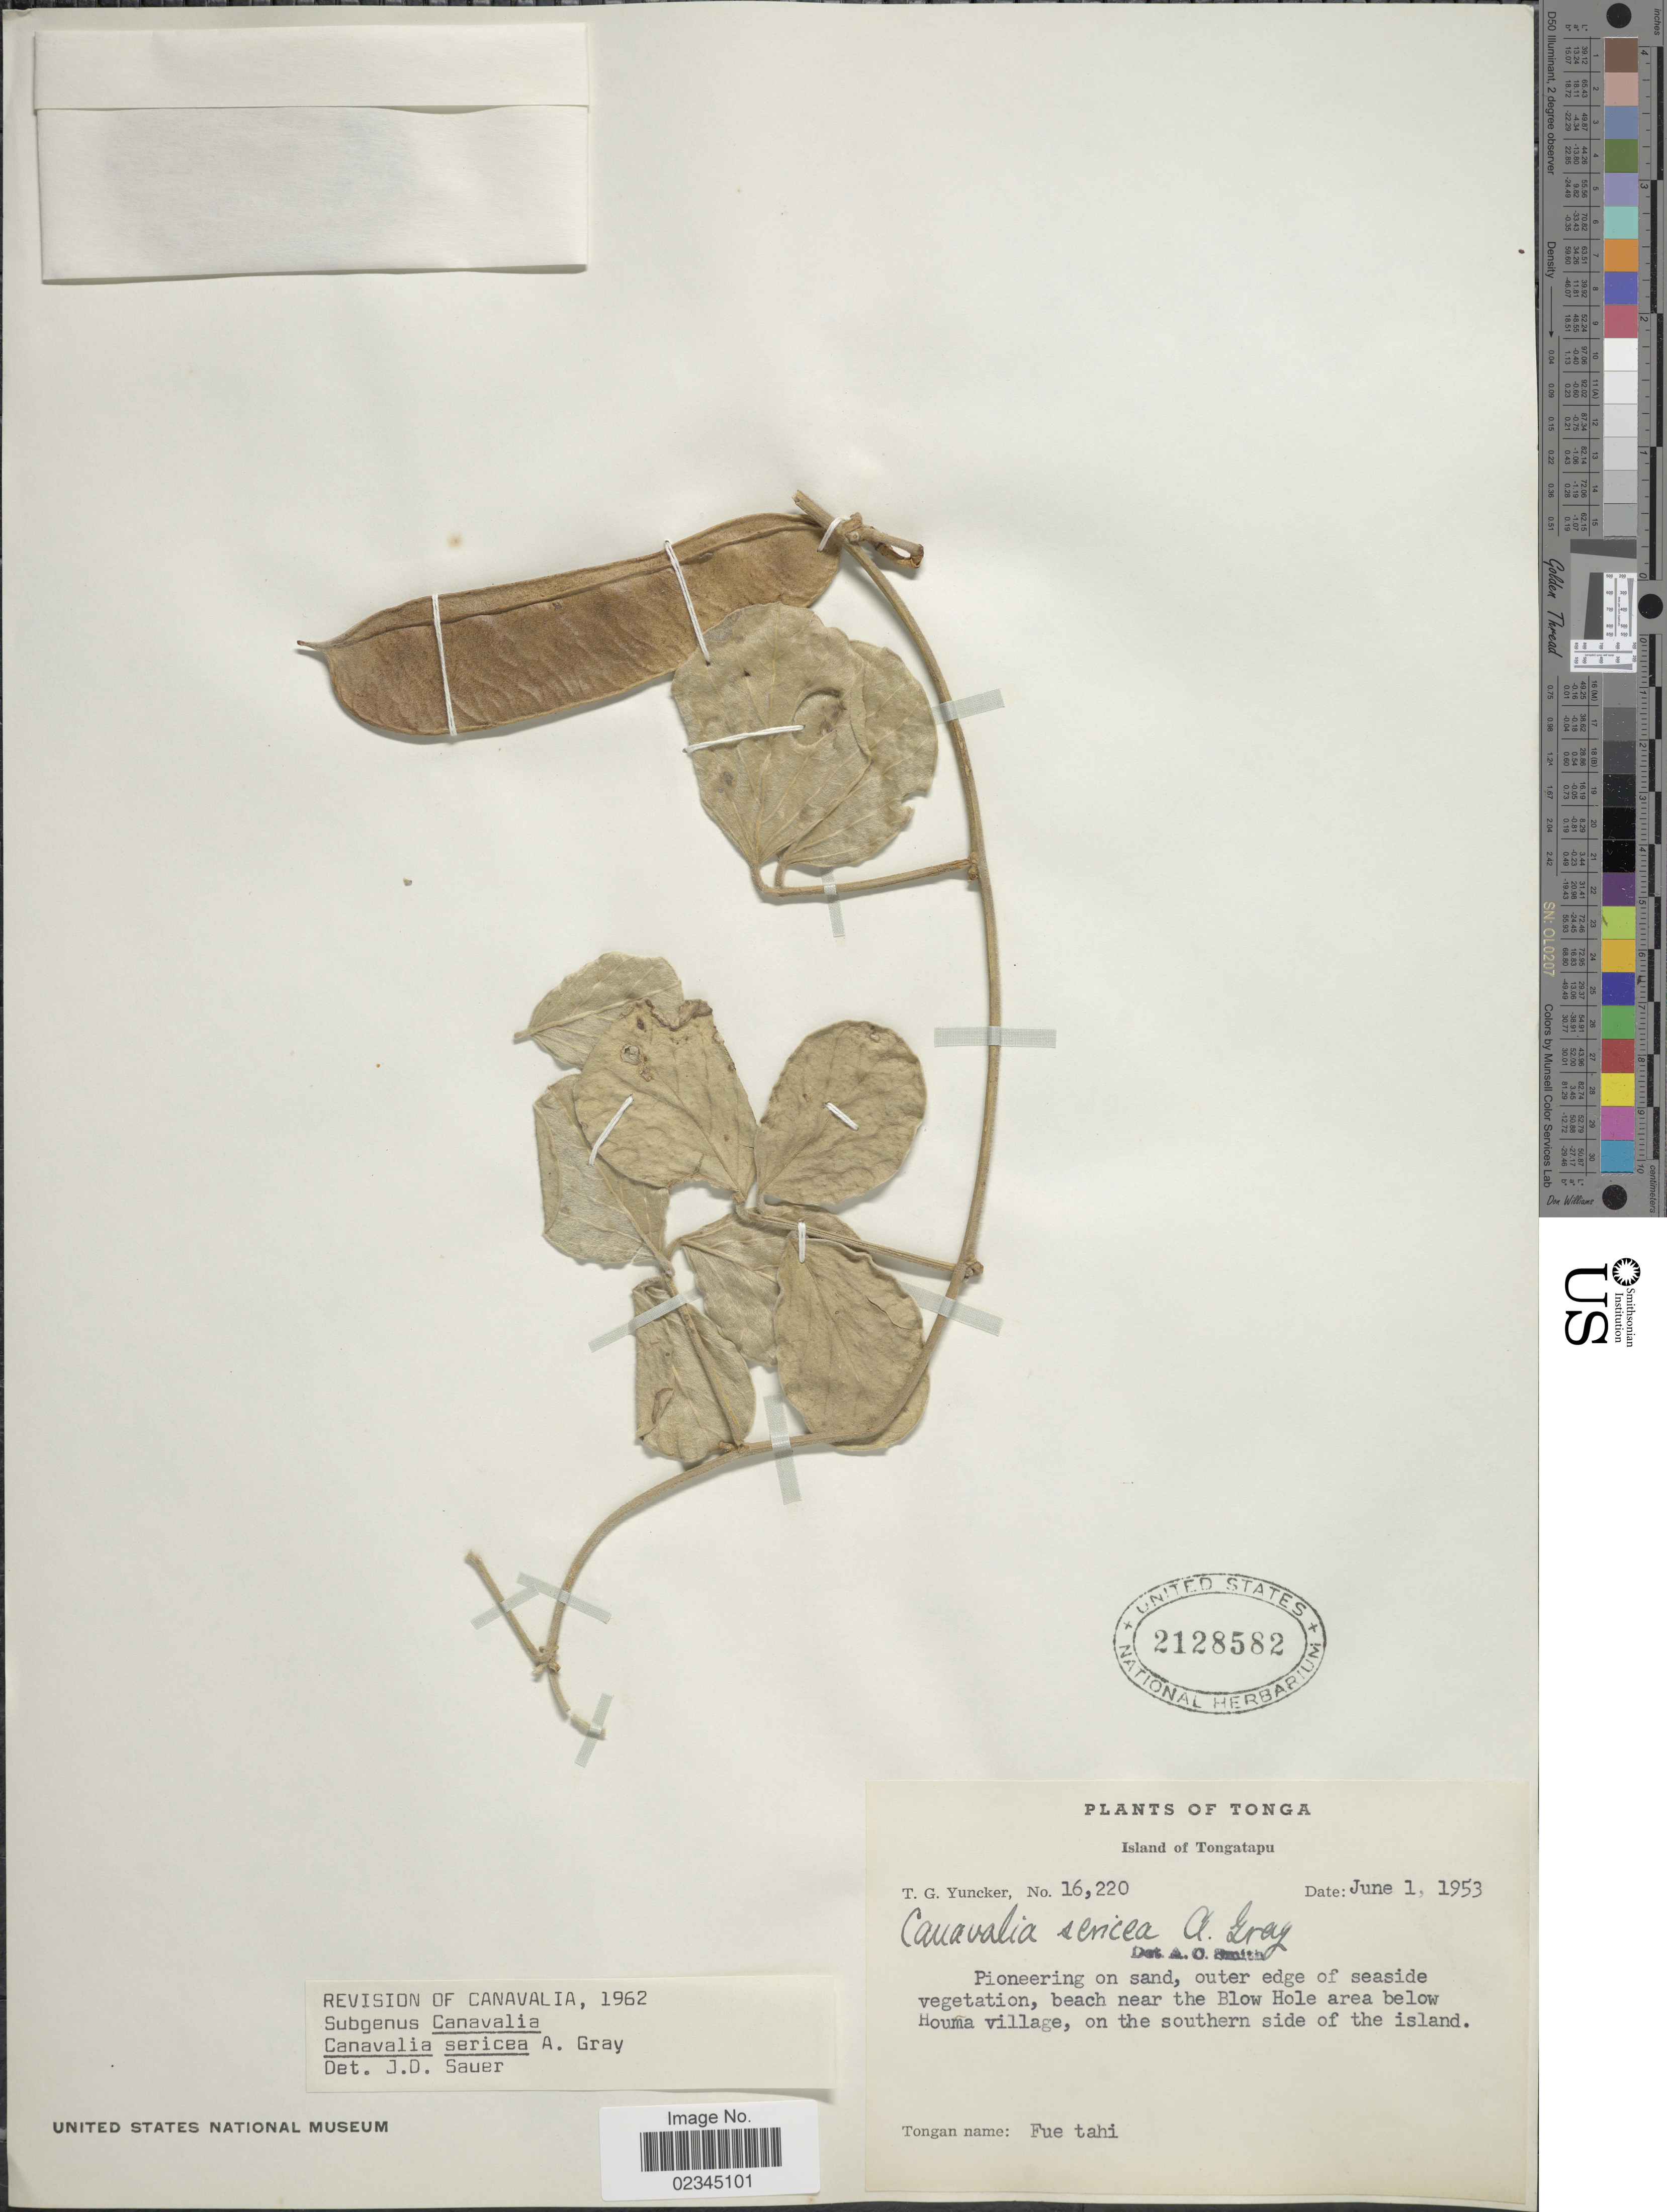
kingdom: Plantae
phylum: Tracheophyta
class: Magnoliopsida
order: Fabales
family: Fabaceae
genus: Canavalia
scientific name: Canavalia sericea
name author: A. Gray in Wilkes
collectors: T. G. Yuncker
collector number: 16220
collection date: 1953-06-01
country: Tonga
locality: Tonga, Island of Tongatapu. beach near the Blow Hole area below Houma village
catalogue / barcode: US 2128582